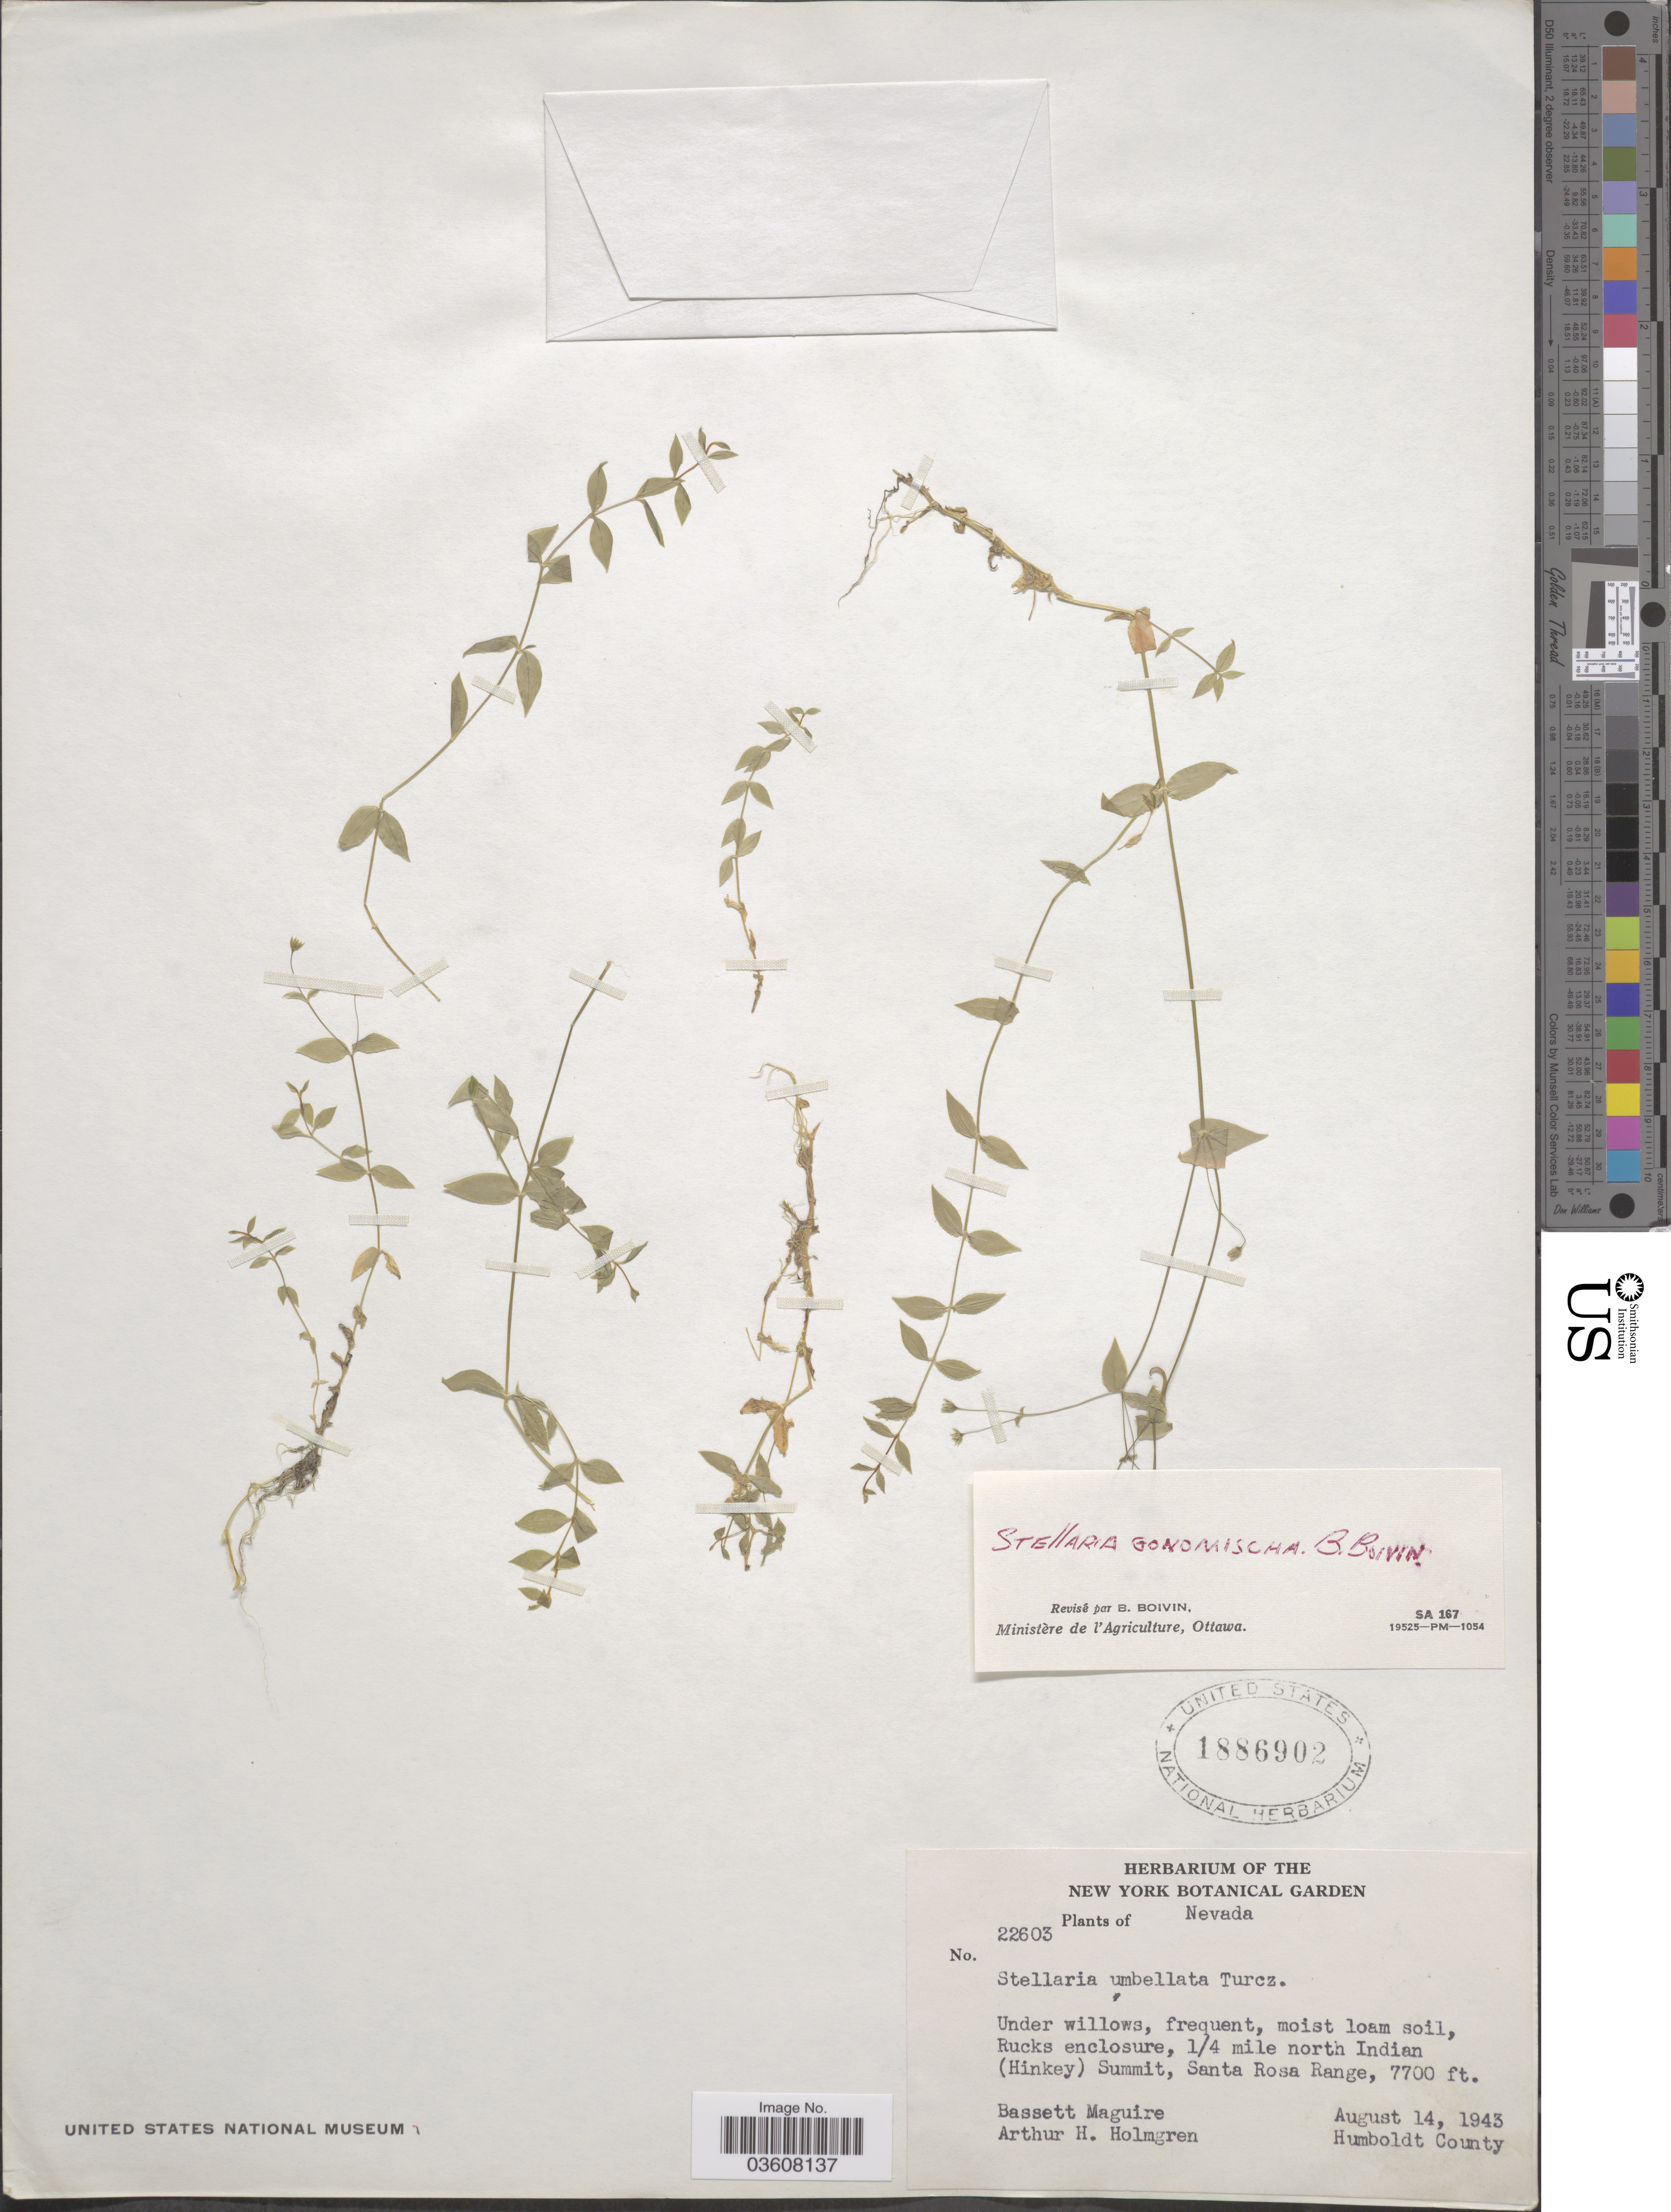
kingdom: Plantae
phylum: Tracheophyta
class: Magnoliopsida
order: Caryophyllales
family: Caryophyllaceae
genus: Stellaria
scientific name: Stellaria umbellata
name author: Turcz.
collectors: B. Maguire & A. H. Holmgren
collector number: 22603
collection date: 1943-08-14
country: United States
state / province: Nevada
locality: ¼ mile north Indian (Hinkey) Summit, Santa Rosa Range. Humboldt County.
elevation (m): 2347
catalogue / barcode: US 1886902